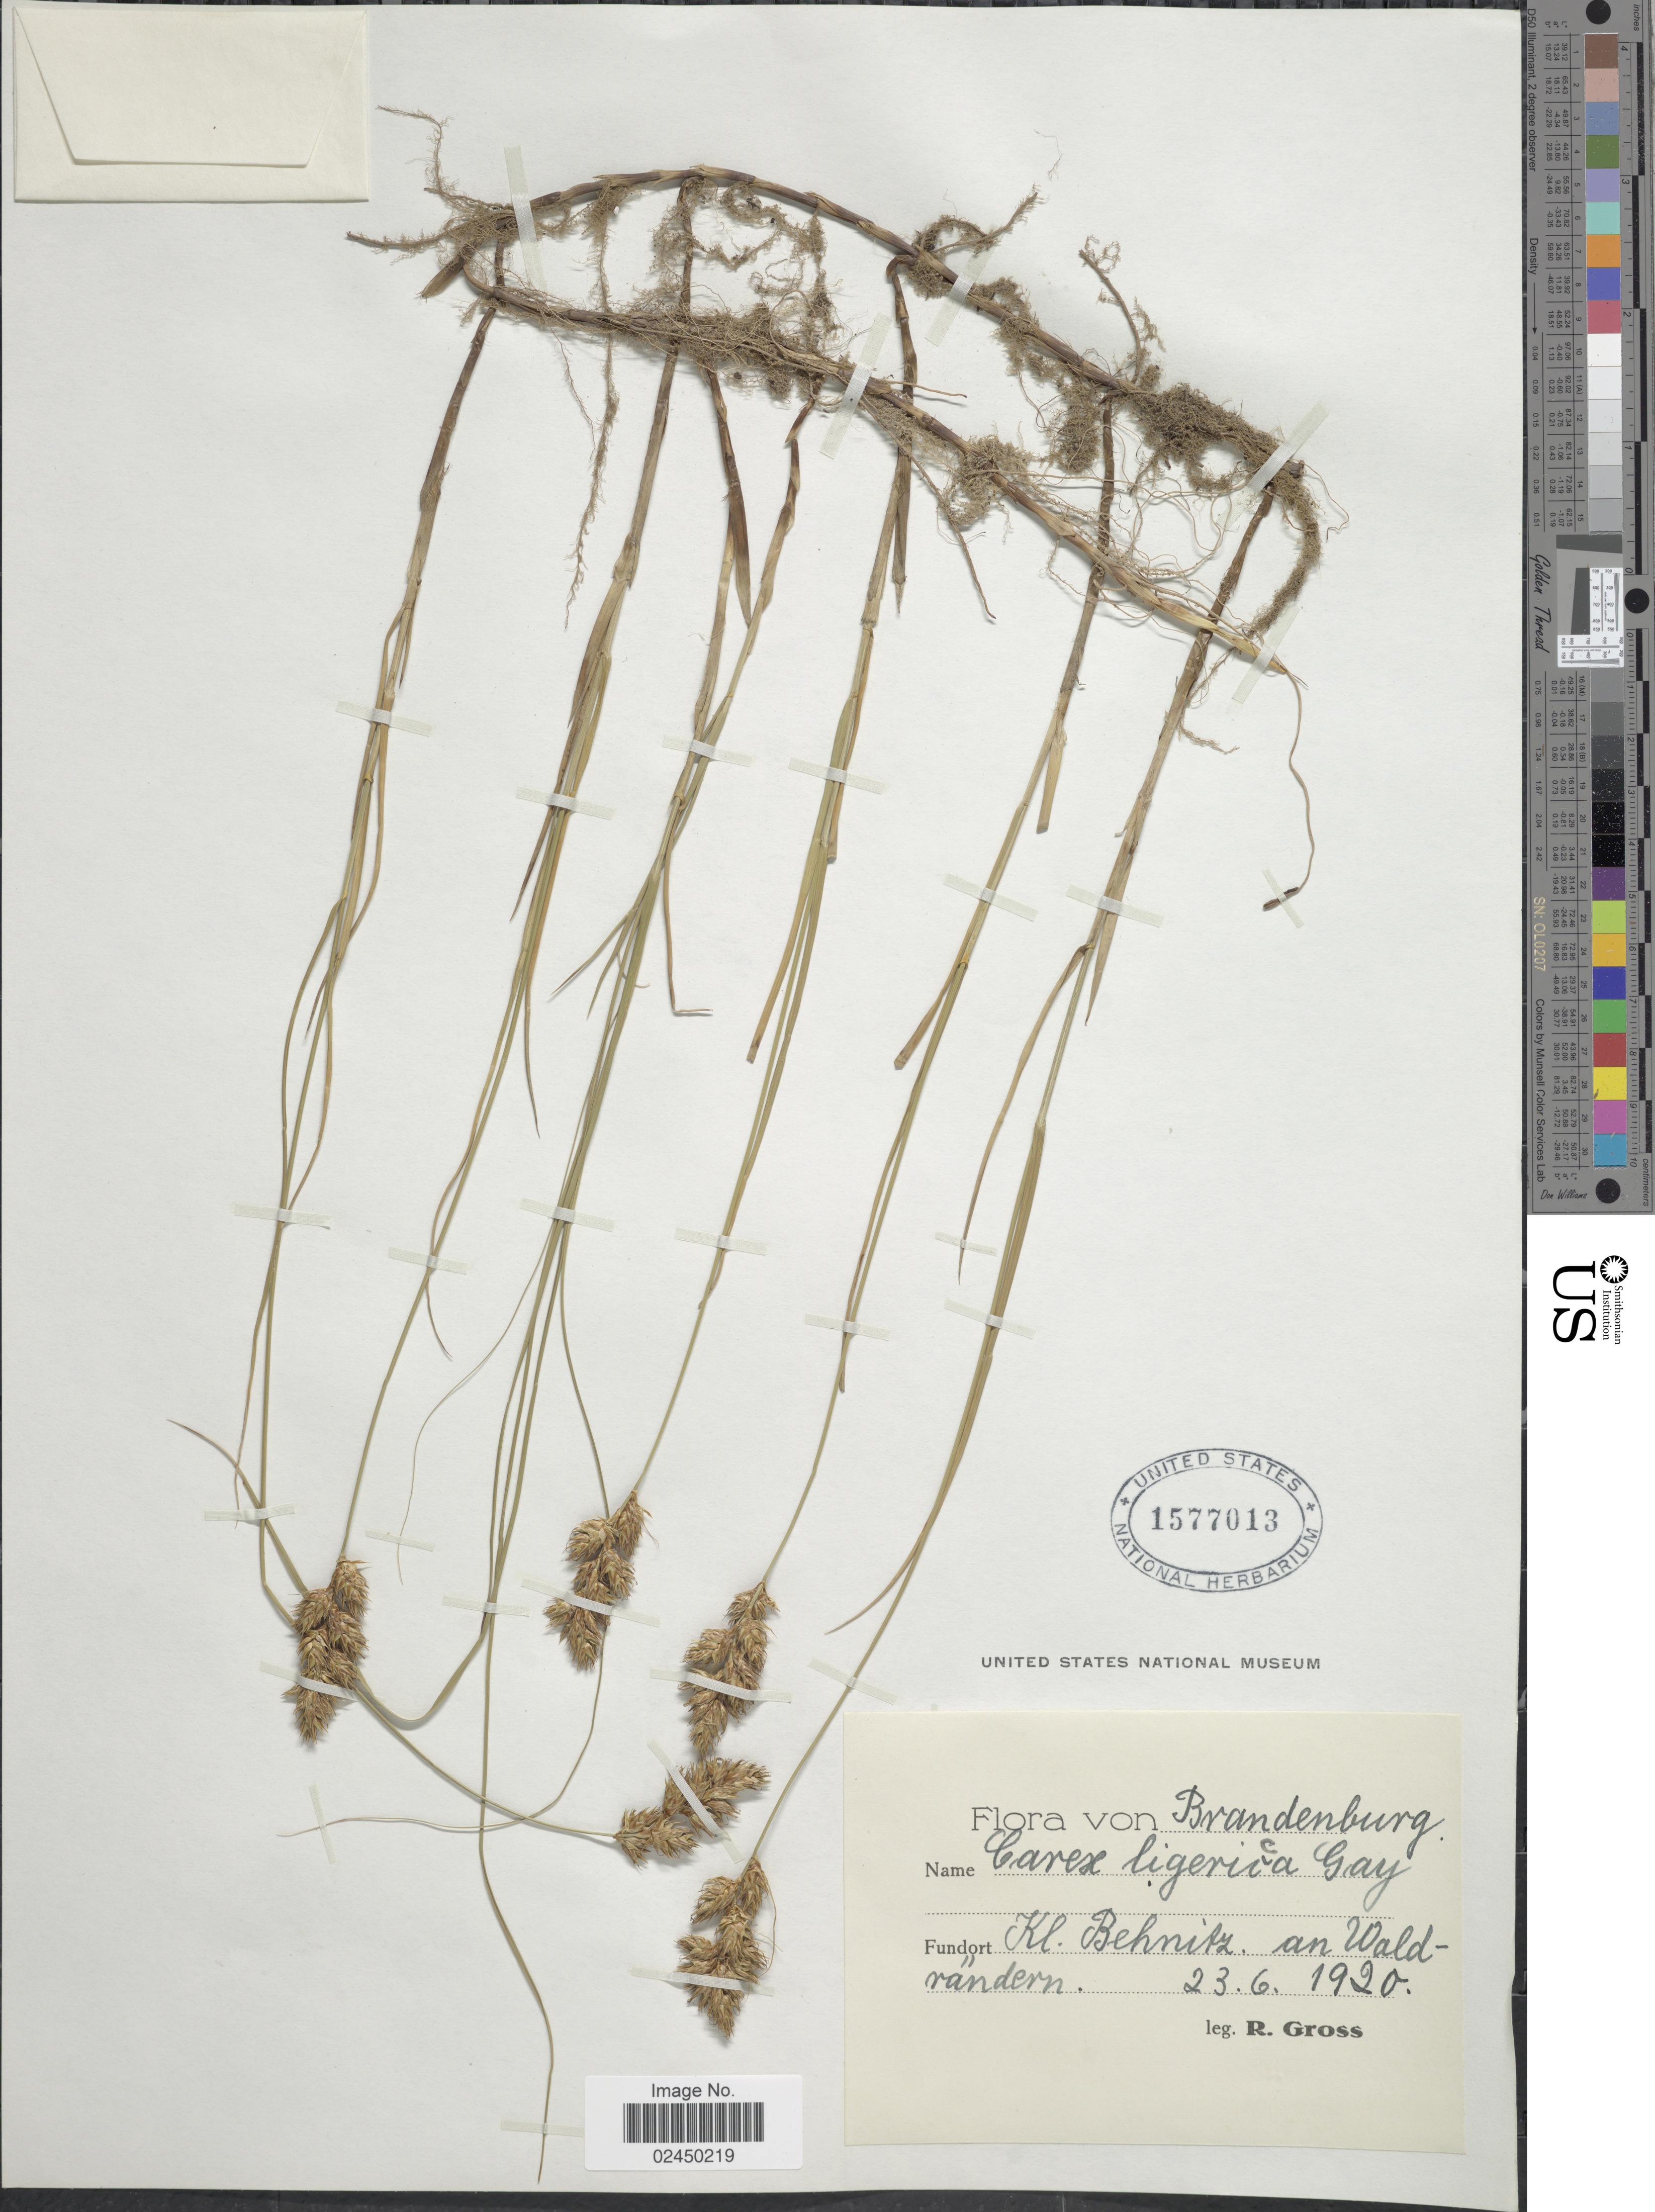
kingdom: Plantae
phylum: Tracheophyta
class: Liliopsida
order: Poales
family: Cyperaceae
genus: Carex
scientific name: Carex colchica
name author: J. Gay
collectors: R. Gross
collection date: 1920-06-23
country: Germany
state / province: Brandenburg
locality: Kl. Behnitz and Waldrändern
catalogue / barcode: US 1577013